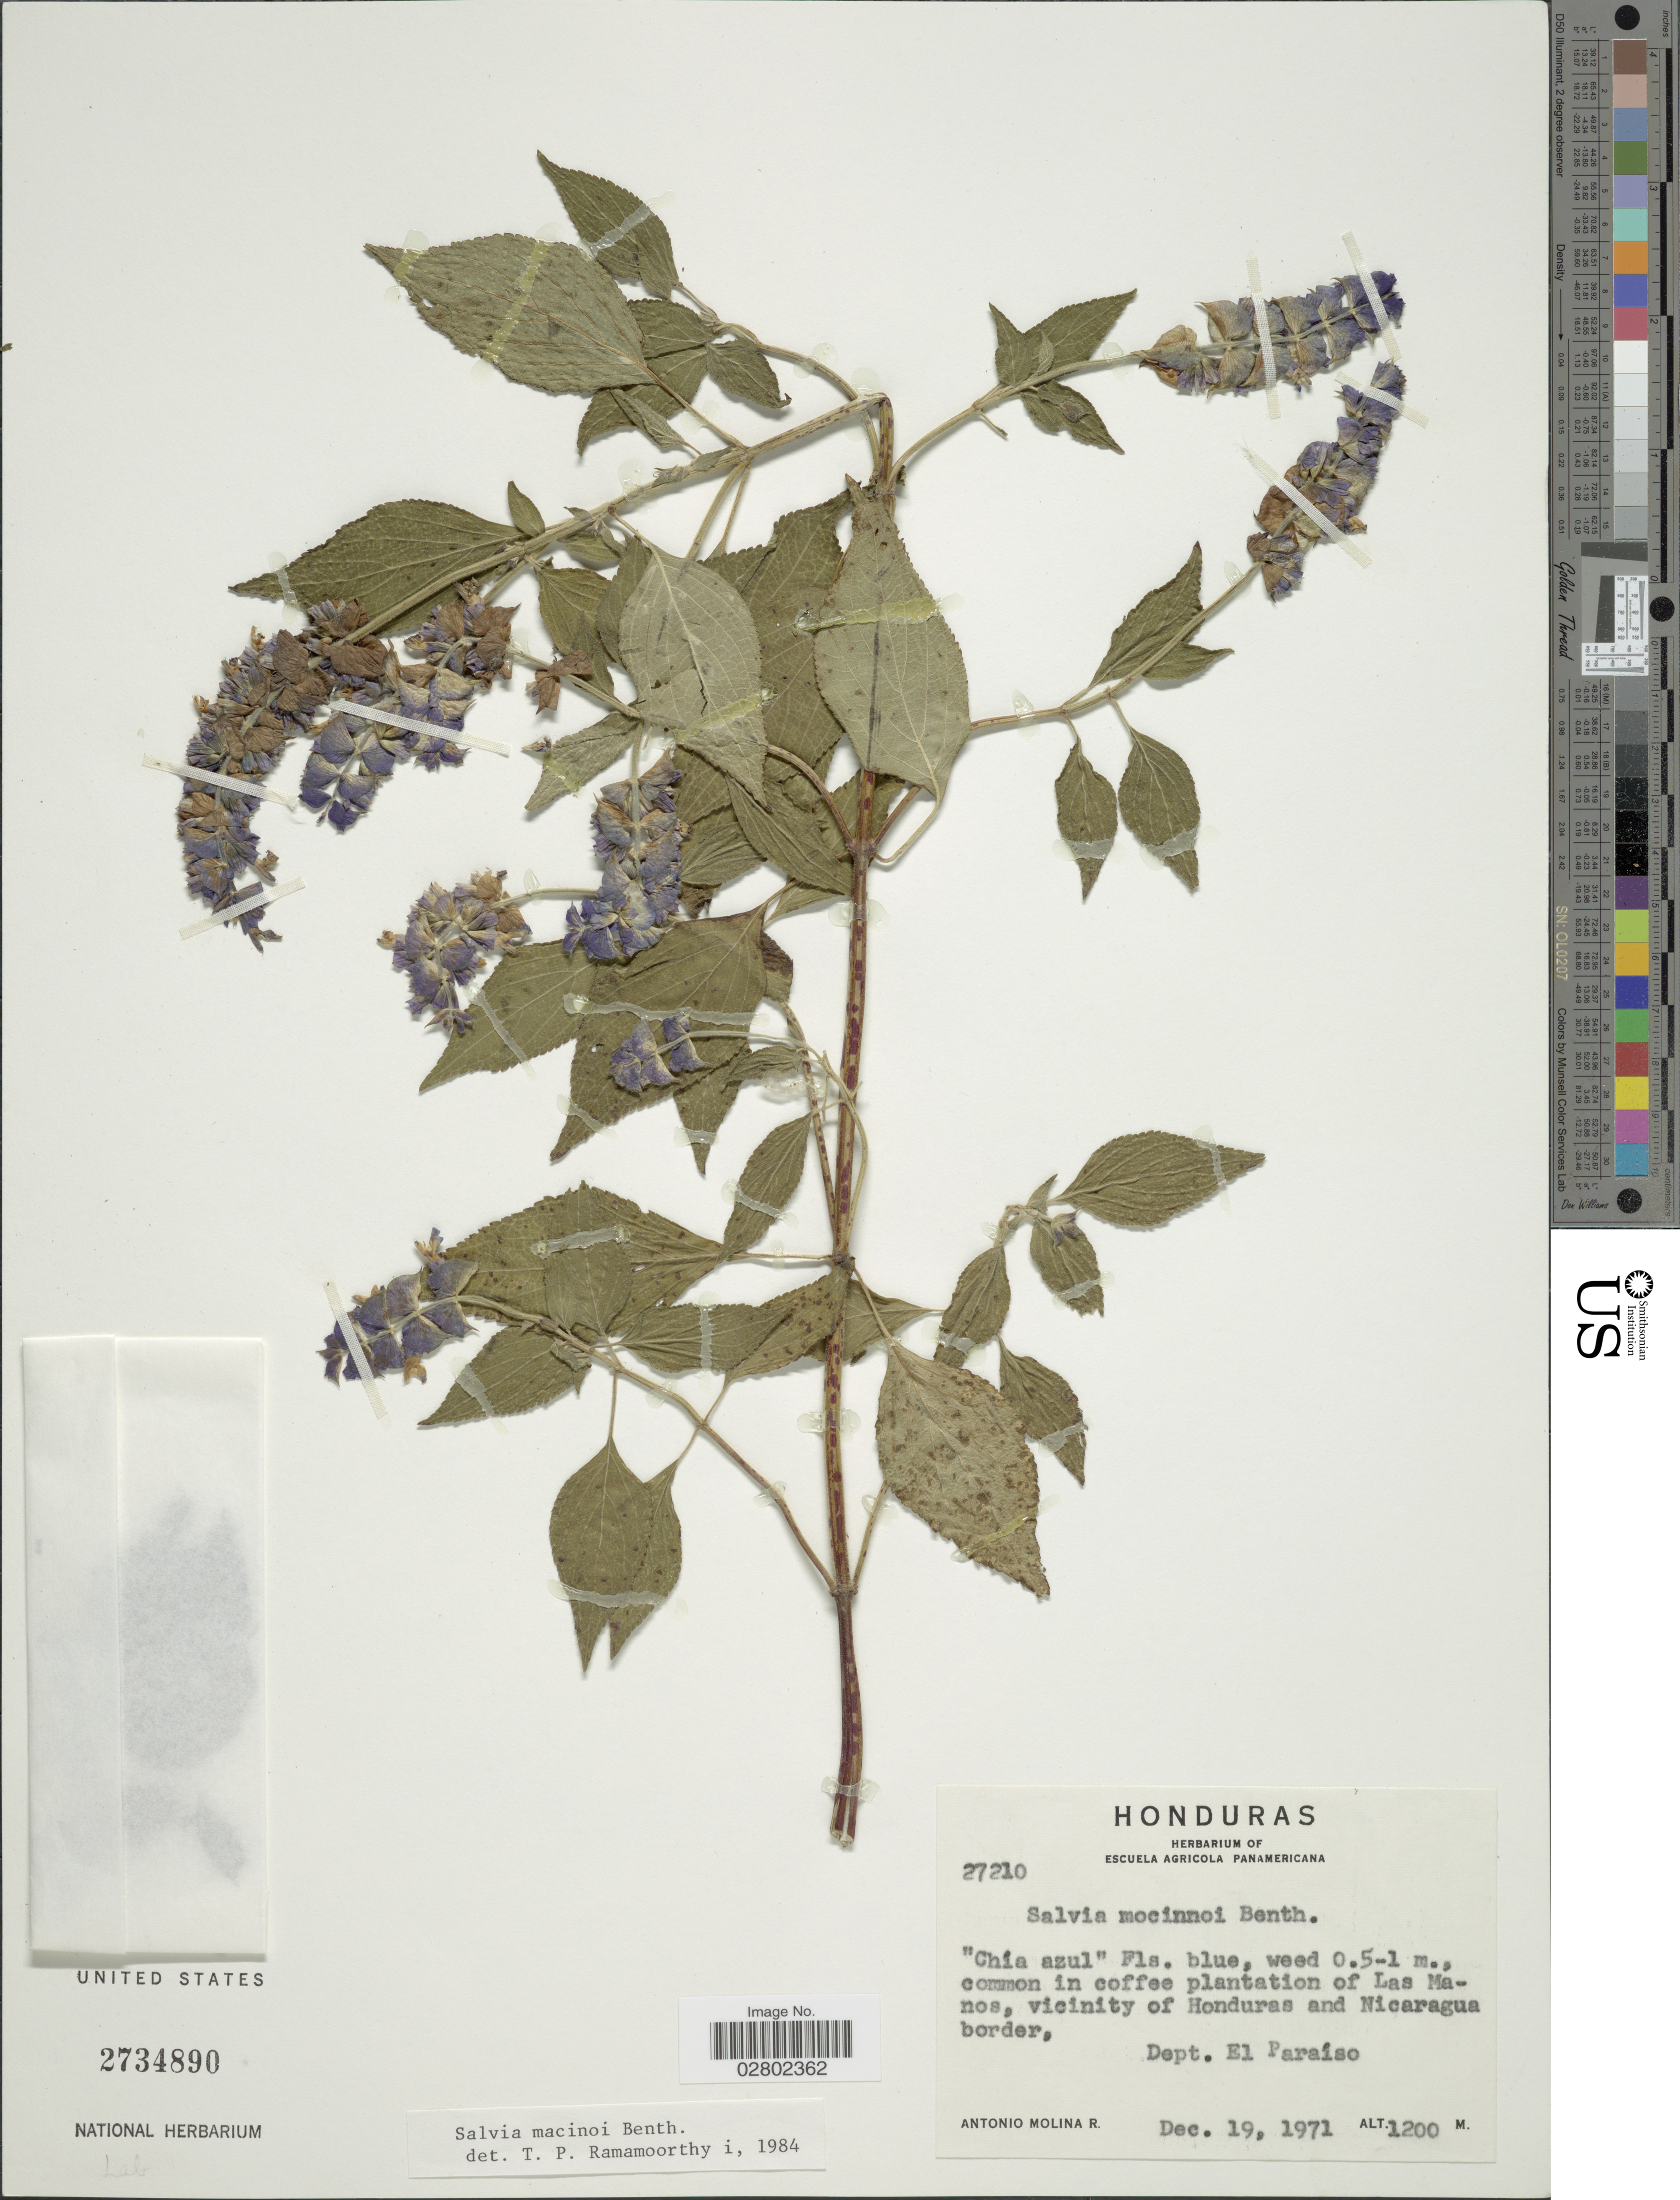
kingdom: Plantae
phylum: Tracheophyta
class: Magnoliopsida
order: Lamiales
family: Lamiaceae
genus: Salvia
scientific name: Salvia mocinoi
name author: Benth.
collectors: A. Molina R.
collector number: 27210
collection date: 1971-12-19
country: Honduras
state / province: El Paraíso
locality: Common in coffee plantation of Las Manos, vicinity of Honduras and Nicaragua border, Dept. El Paraíso.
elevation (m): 1200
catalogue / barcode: US 2734890